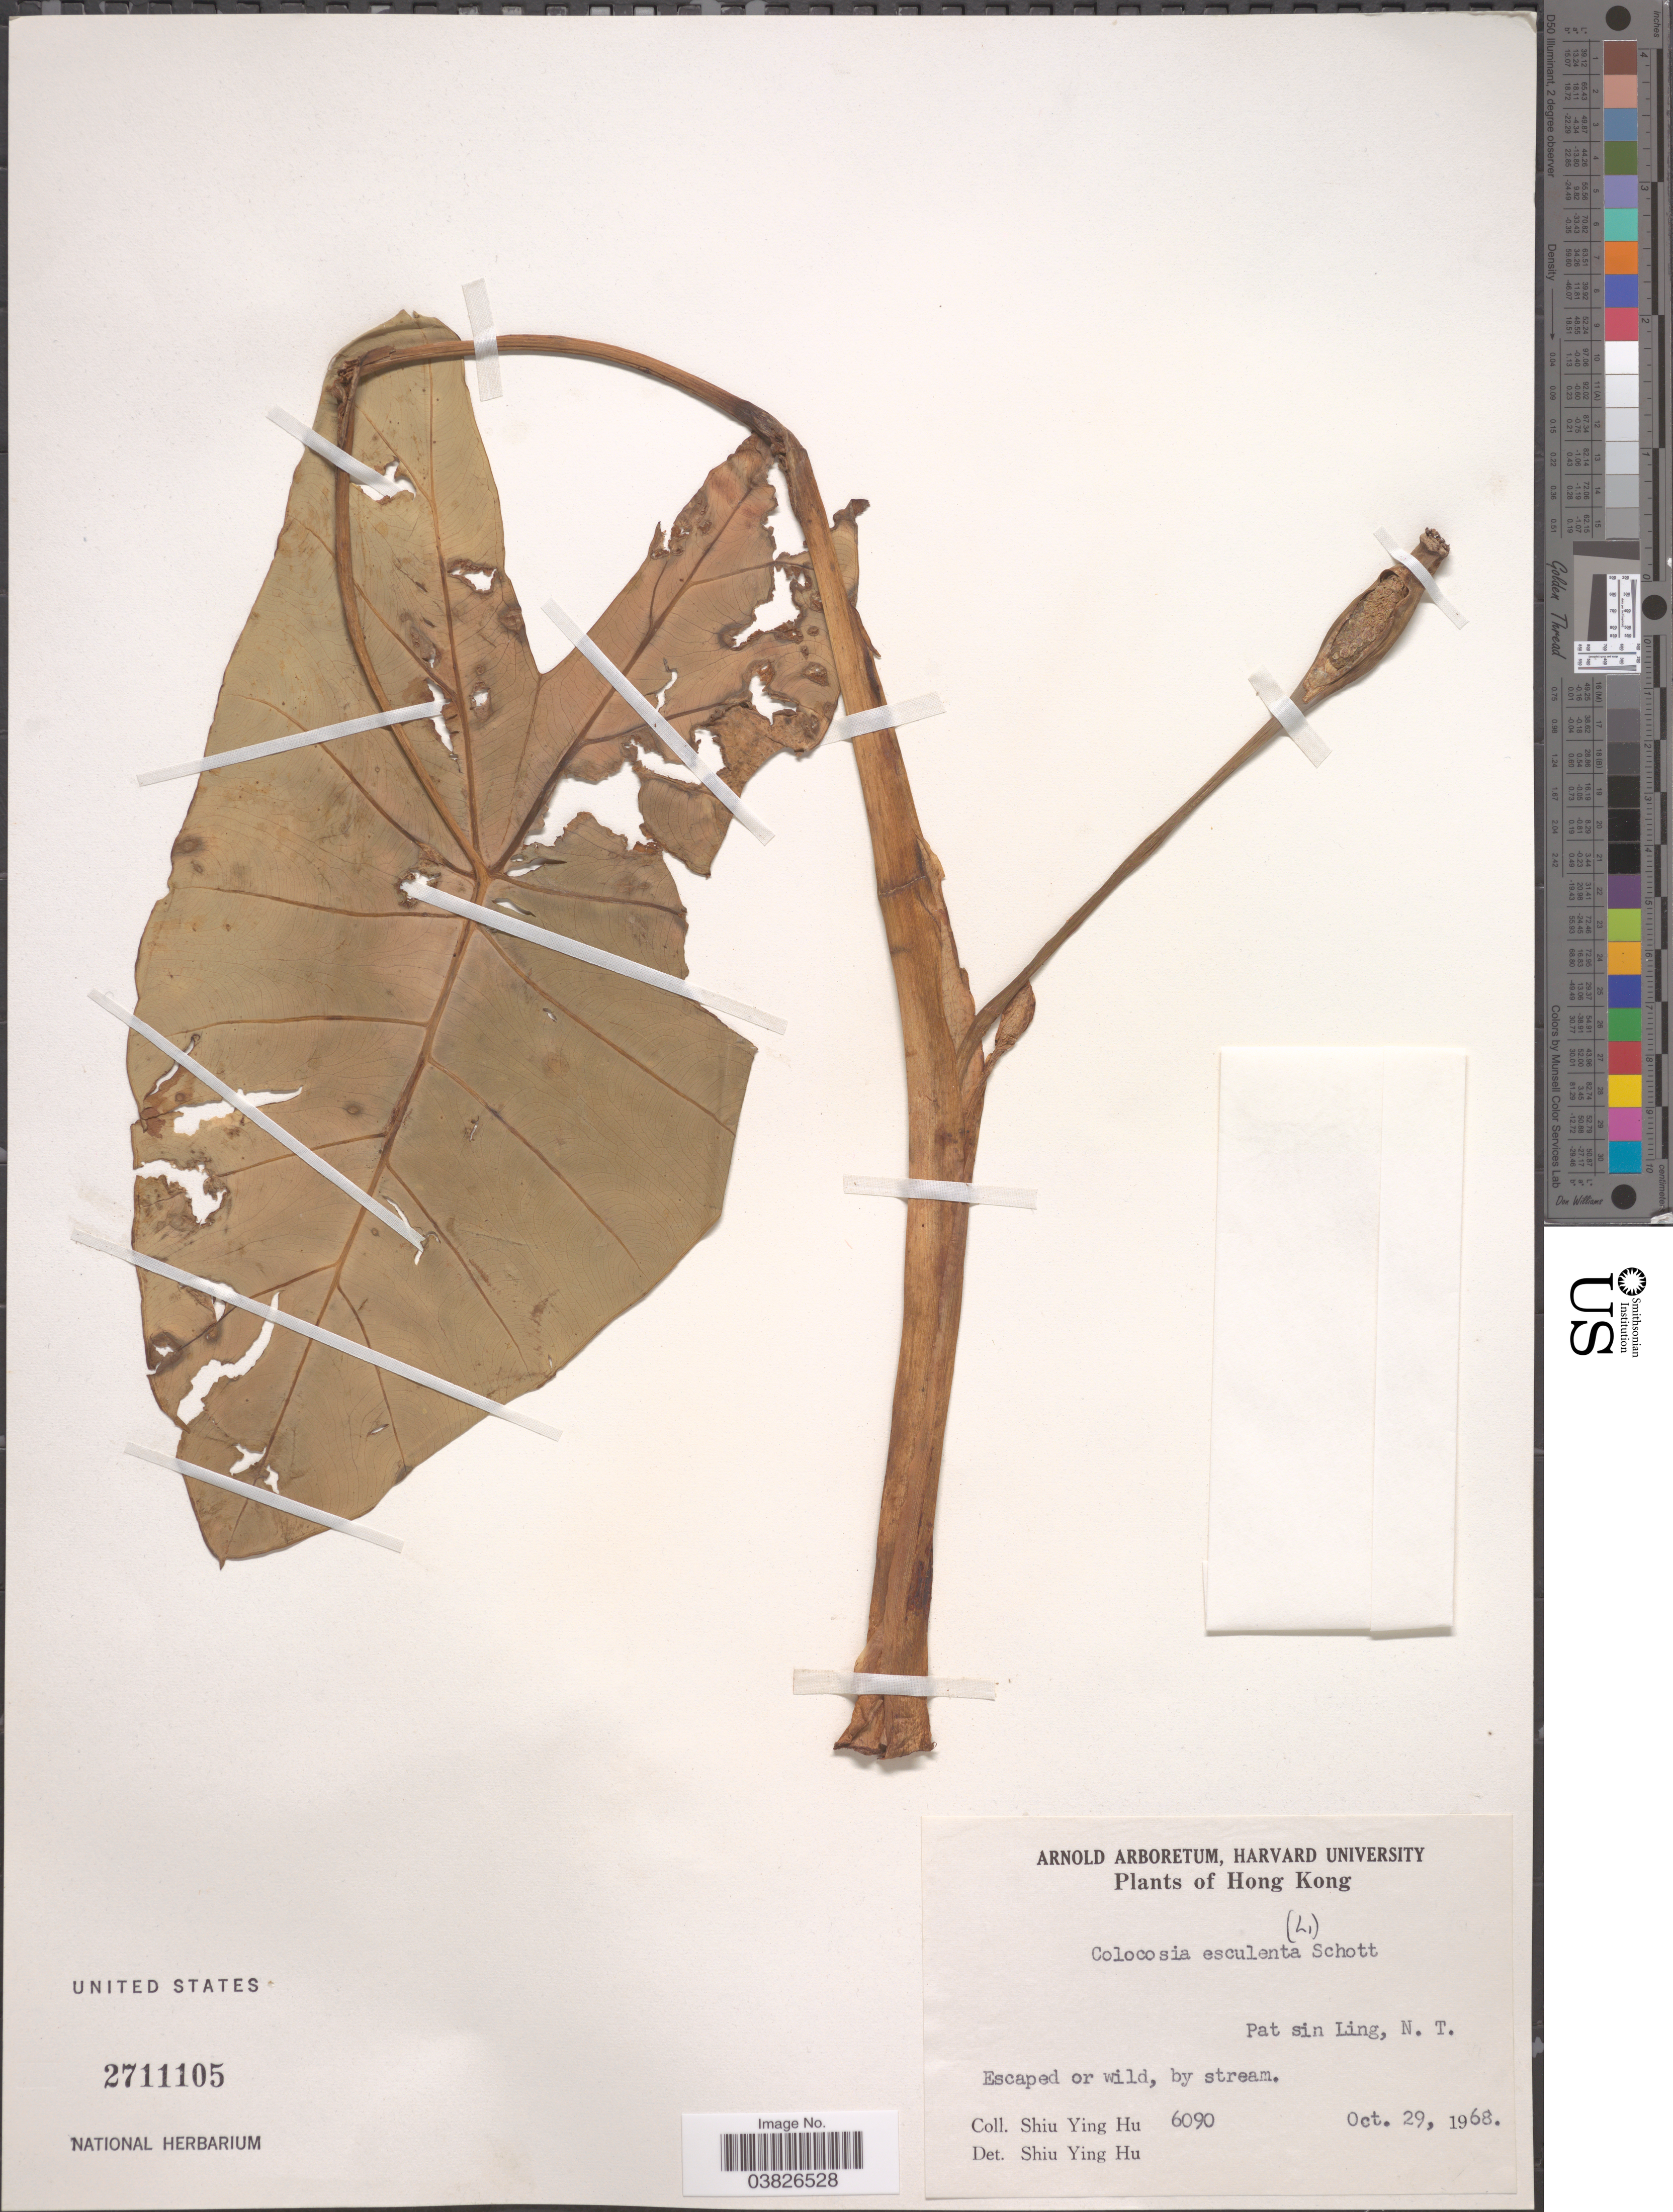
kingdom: Plantae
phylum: Tracheophyta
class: Liliopsida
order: Alismatales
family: Araceae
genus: Colocasia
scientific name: Colocasia esculenta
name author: (L.) Schott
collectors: S. Y. Hu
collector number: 6090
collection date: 1968-10-29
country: China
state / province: Hong Kong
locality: Pat sin Ling, N. T.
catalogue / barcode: US 2711105